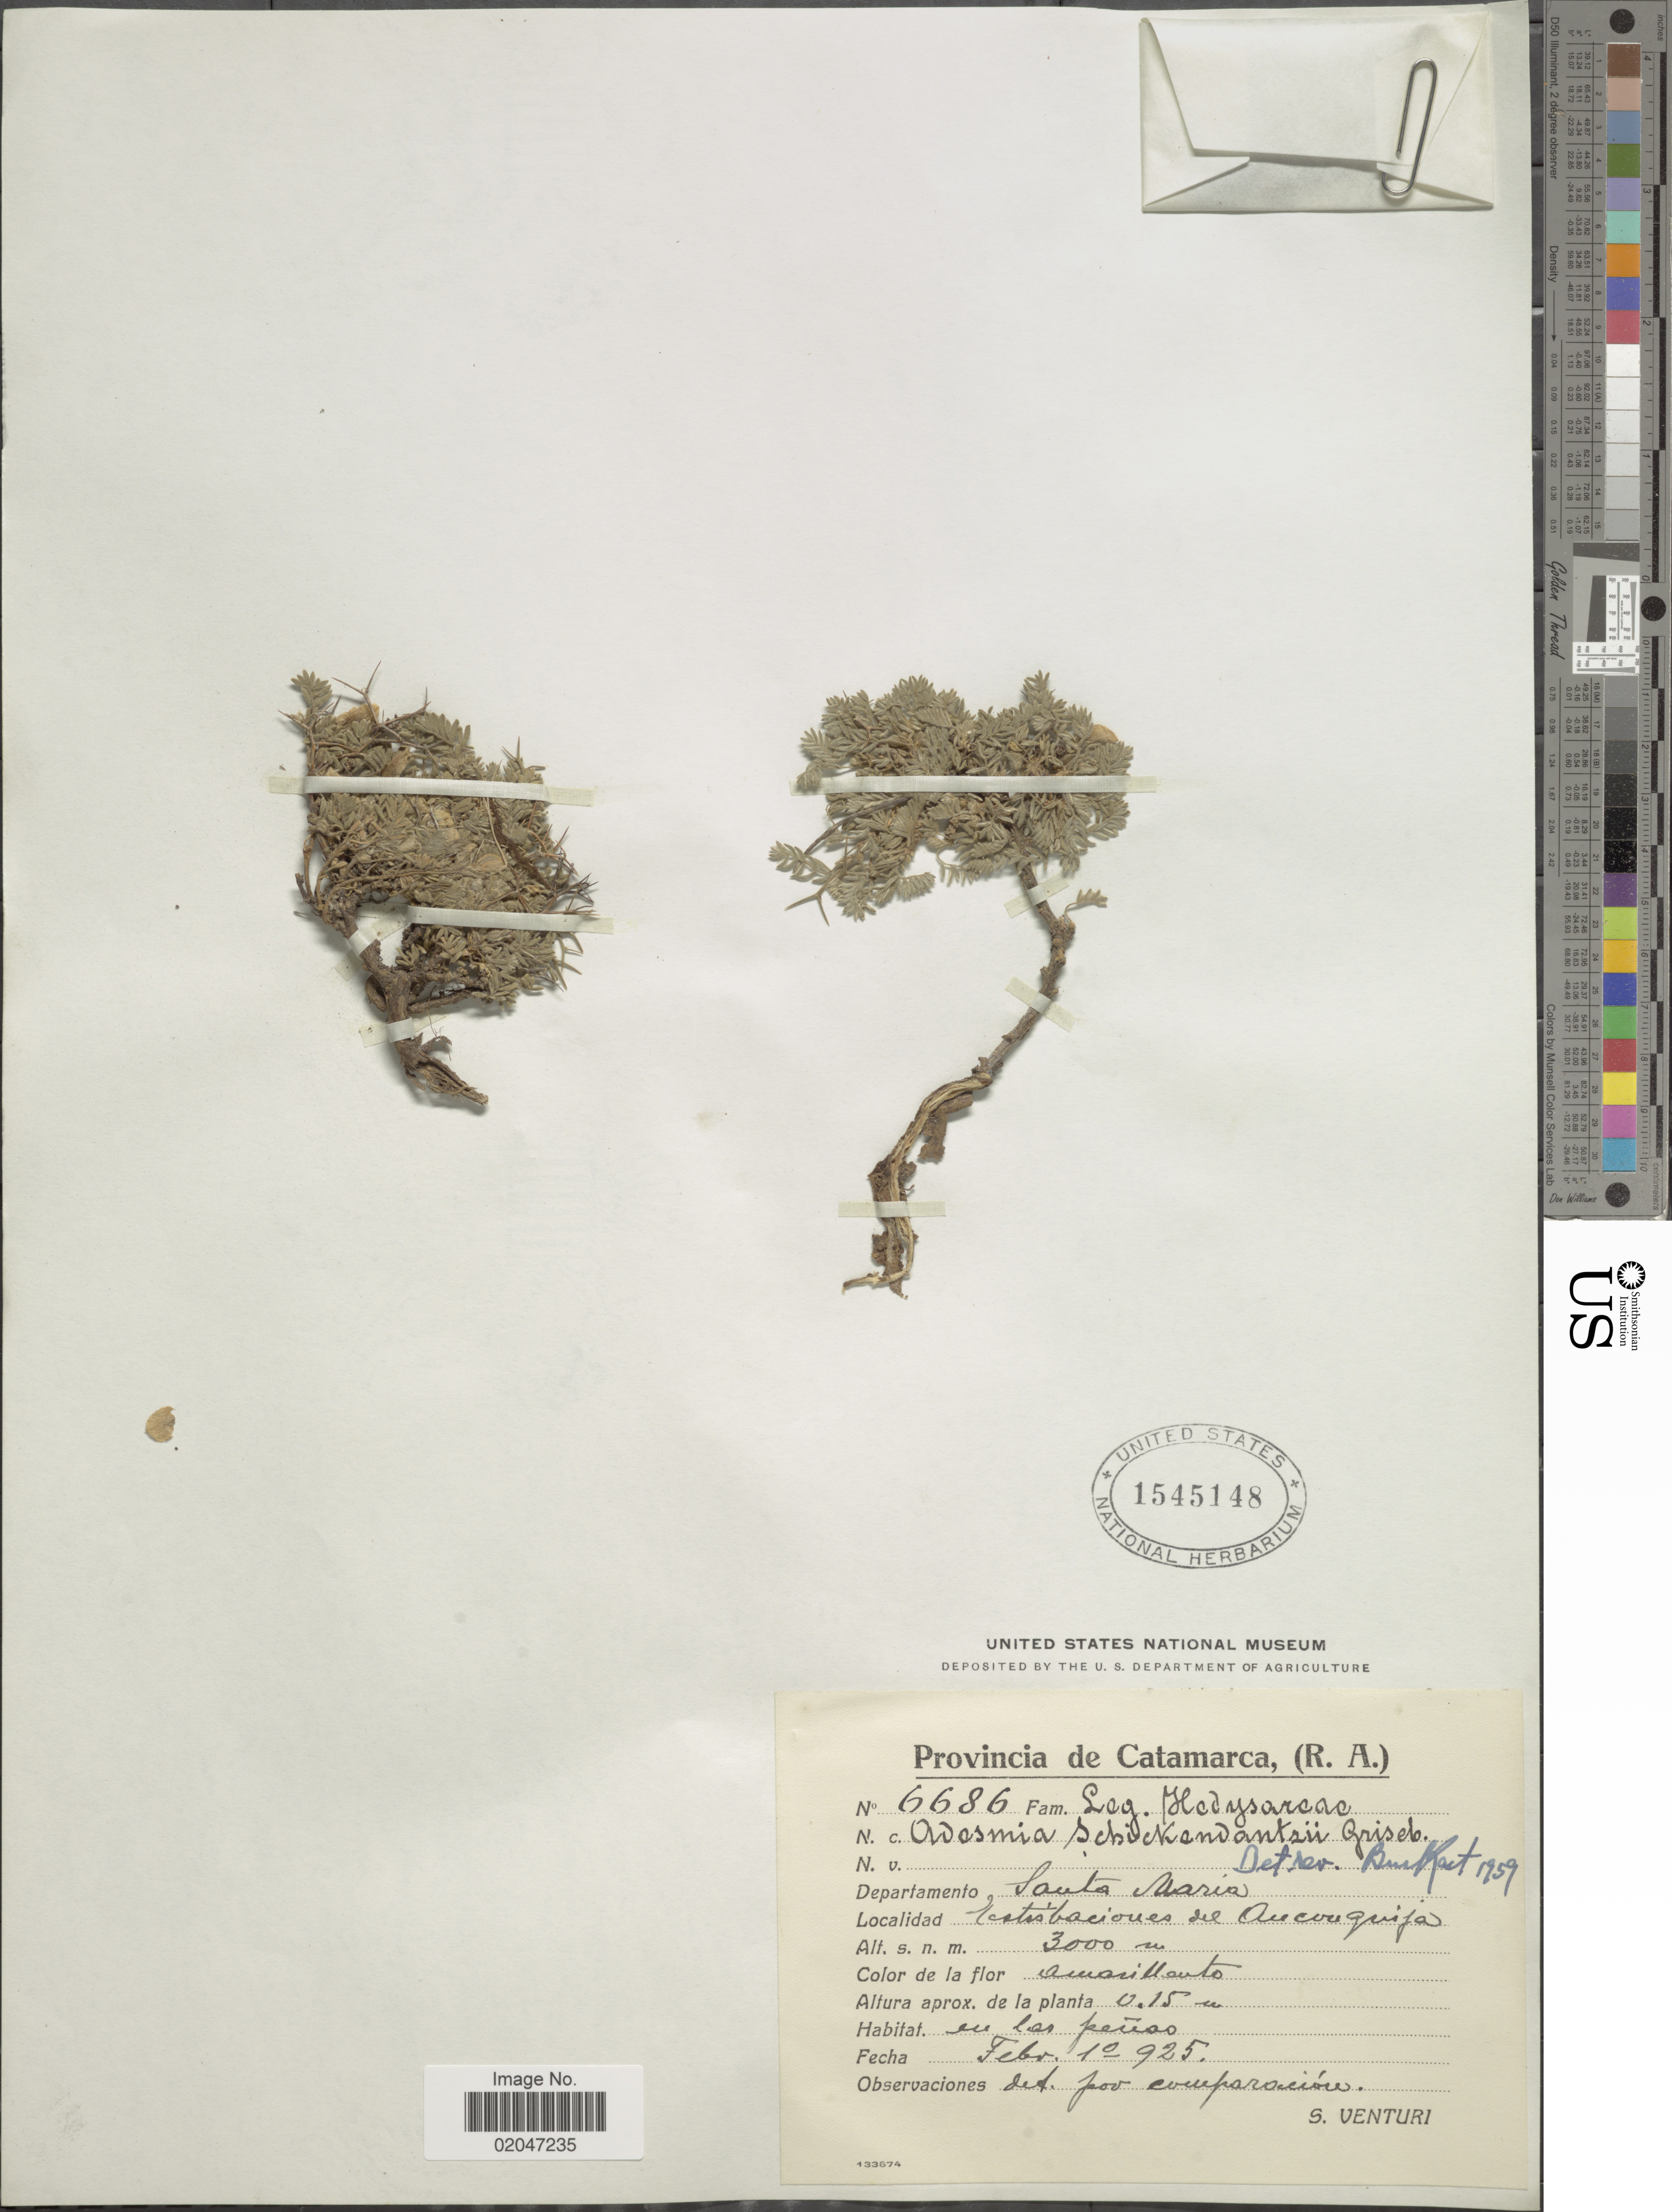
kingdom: Plantae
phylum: Tracheophyta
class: Magnoliopsida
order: Fabales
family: Fabaceae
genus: Adesmia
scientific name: Adesmia schickendantrii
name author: Griseb.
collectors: S. Venturi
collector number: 6686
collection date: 1925-02-01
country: Argentina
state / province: Catamarca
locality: (R.A.), Departamento Santa Maria, Estribaciones del Anconquija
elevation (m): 3000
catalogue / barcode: US 1545148